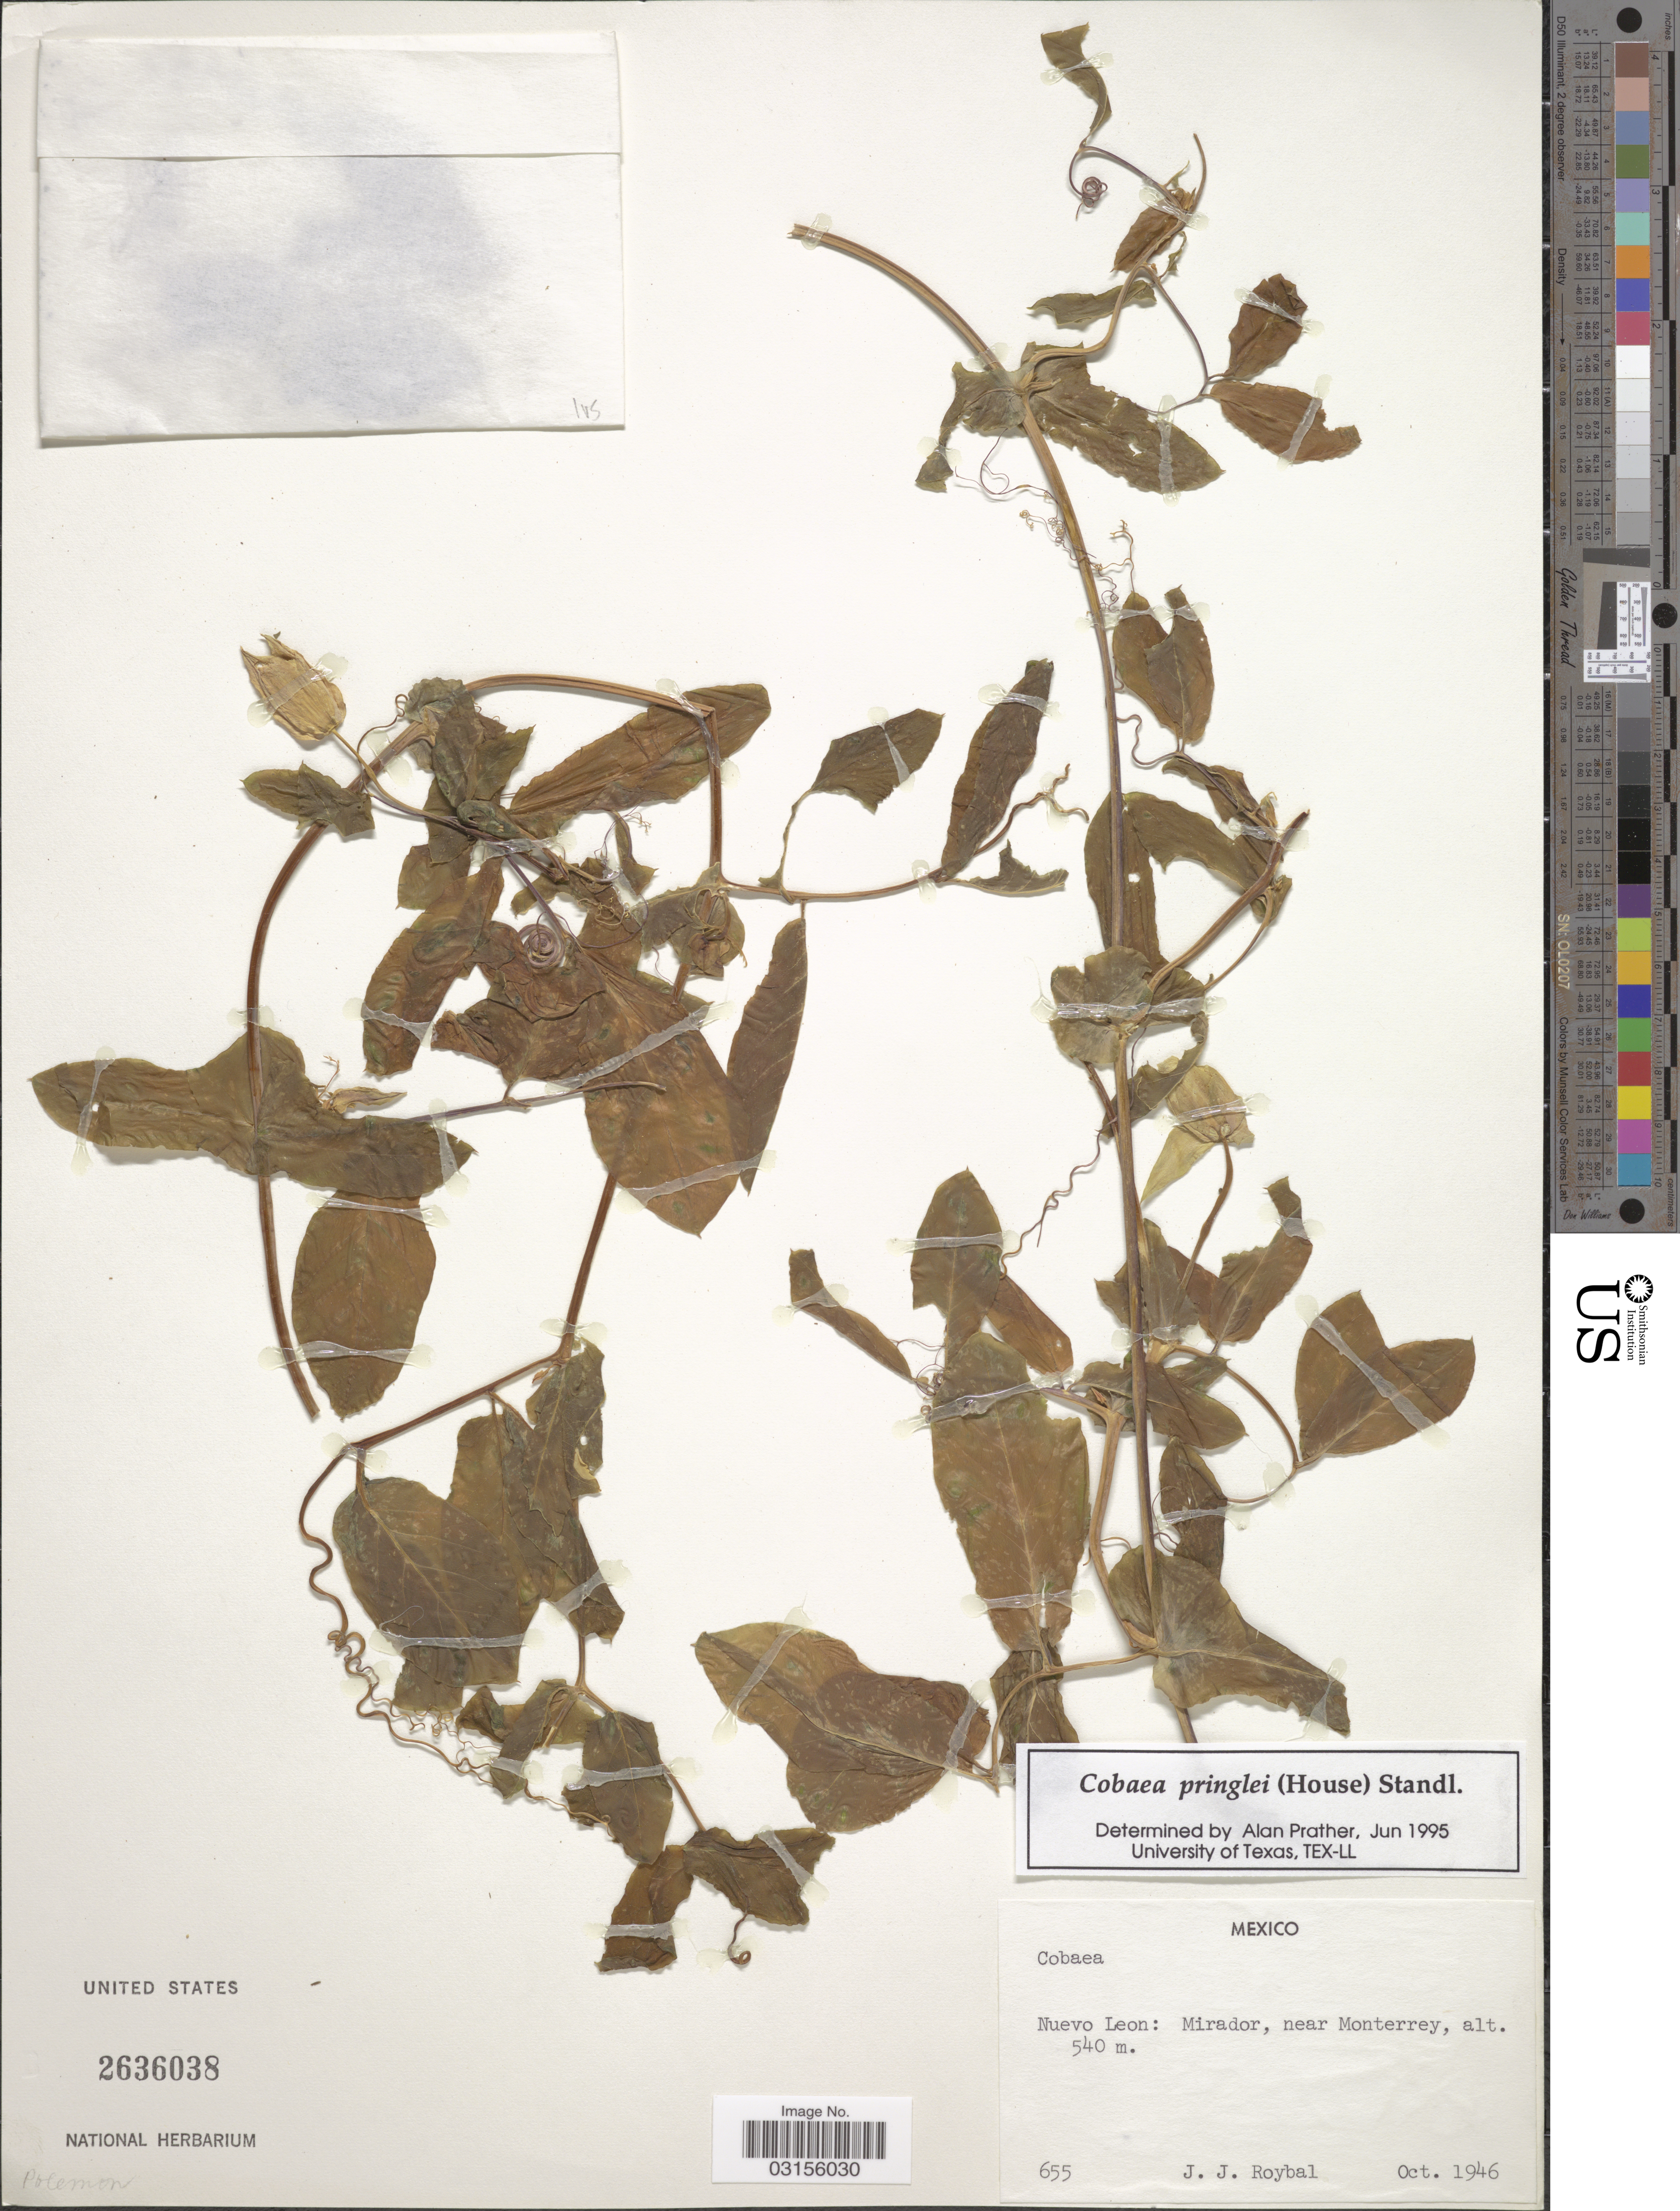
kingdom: Plantae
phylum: Tracheophyta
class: Magnoliopsida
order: Ericales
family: Polemoniaceae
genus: Cobaea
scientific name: Cobaea pringlei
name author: Standl.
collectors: J. J. Roybal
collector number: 655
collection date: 1946-10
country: Mexico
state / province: Nuevo León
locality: Mirador, near Monterrey.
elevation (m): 540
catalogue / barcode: US 2636038